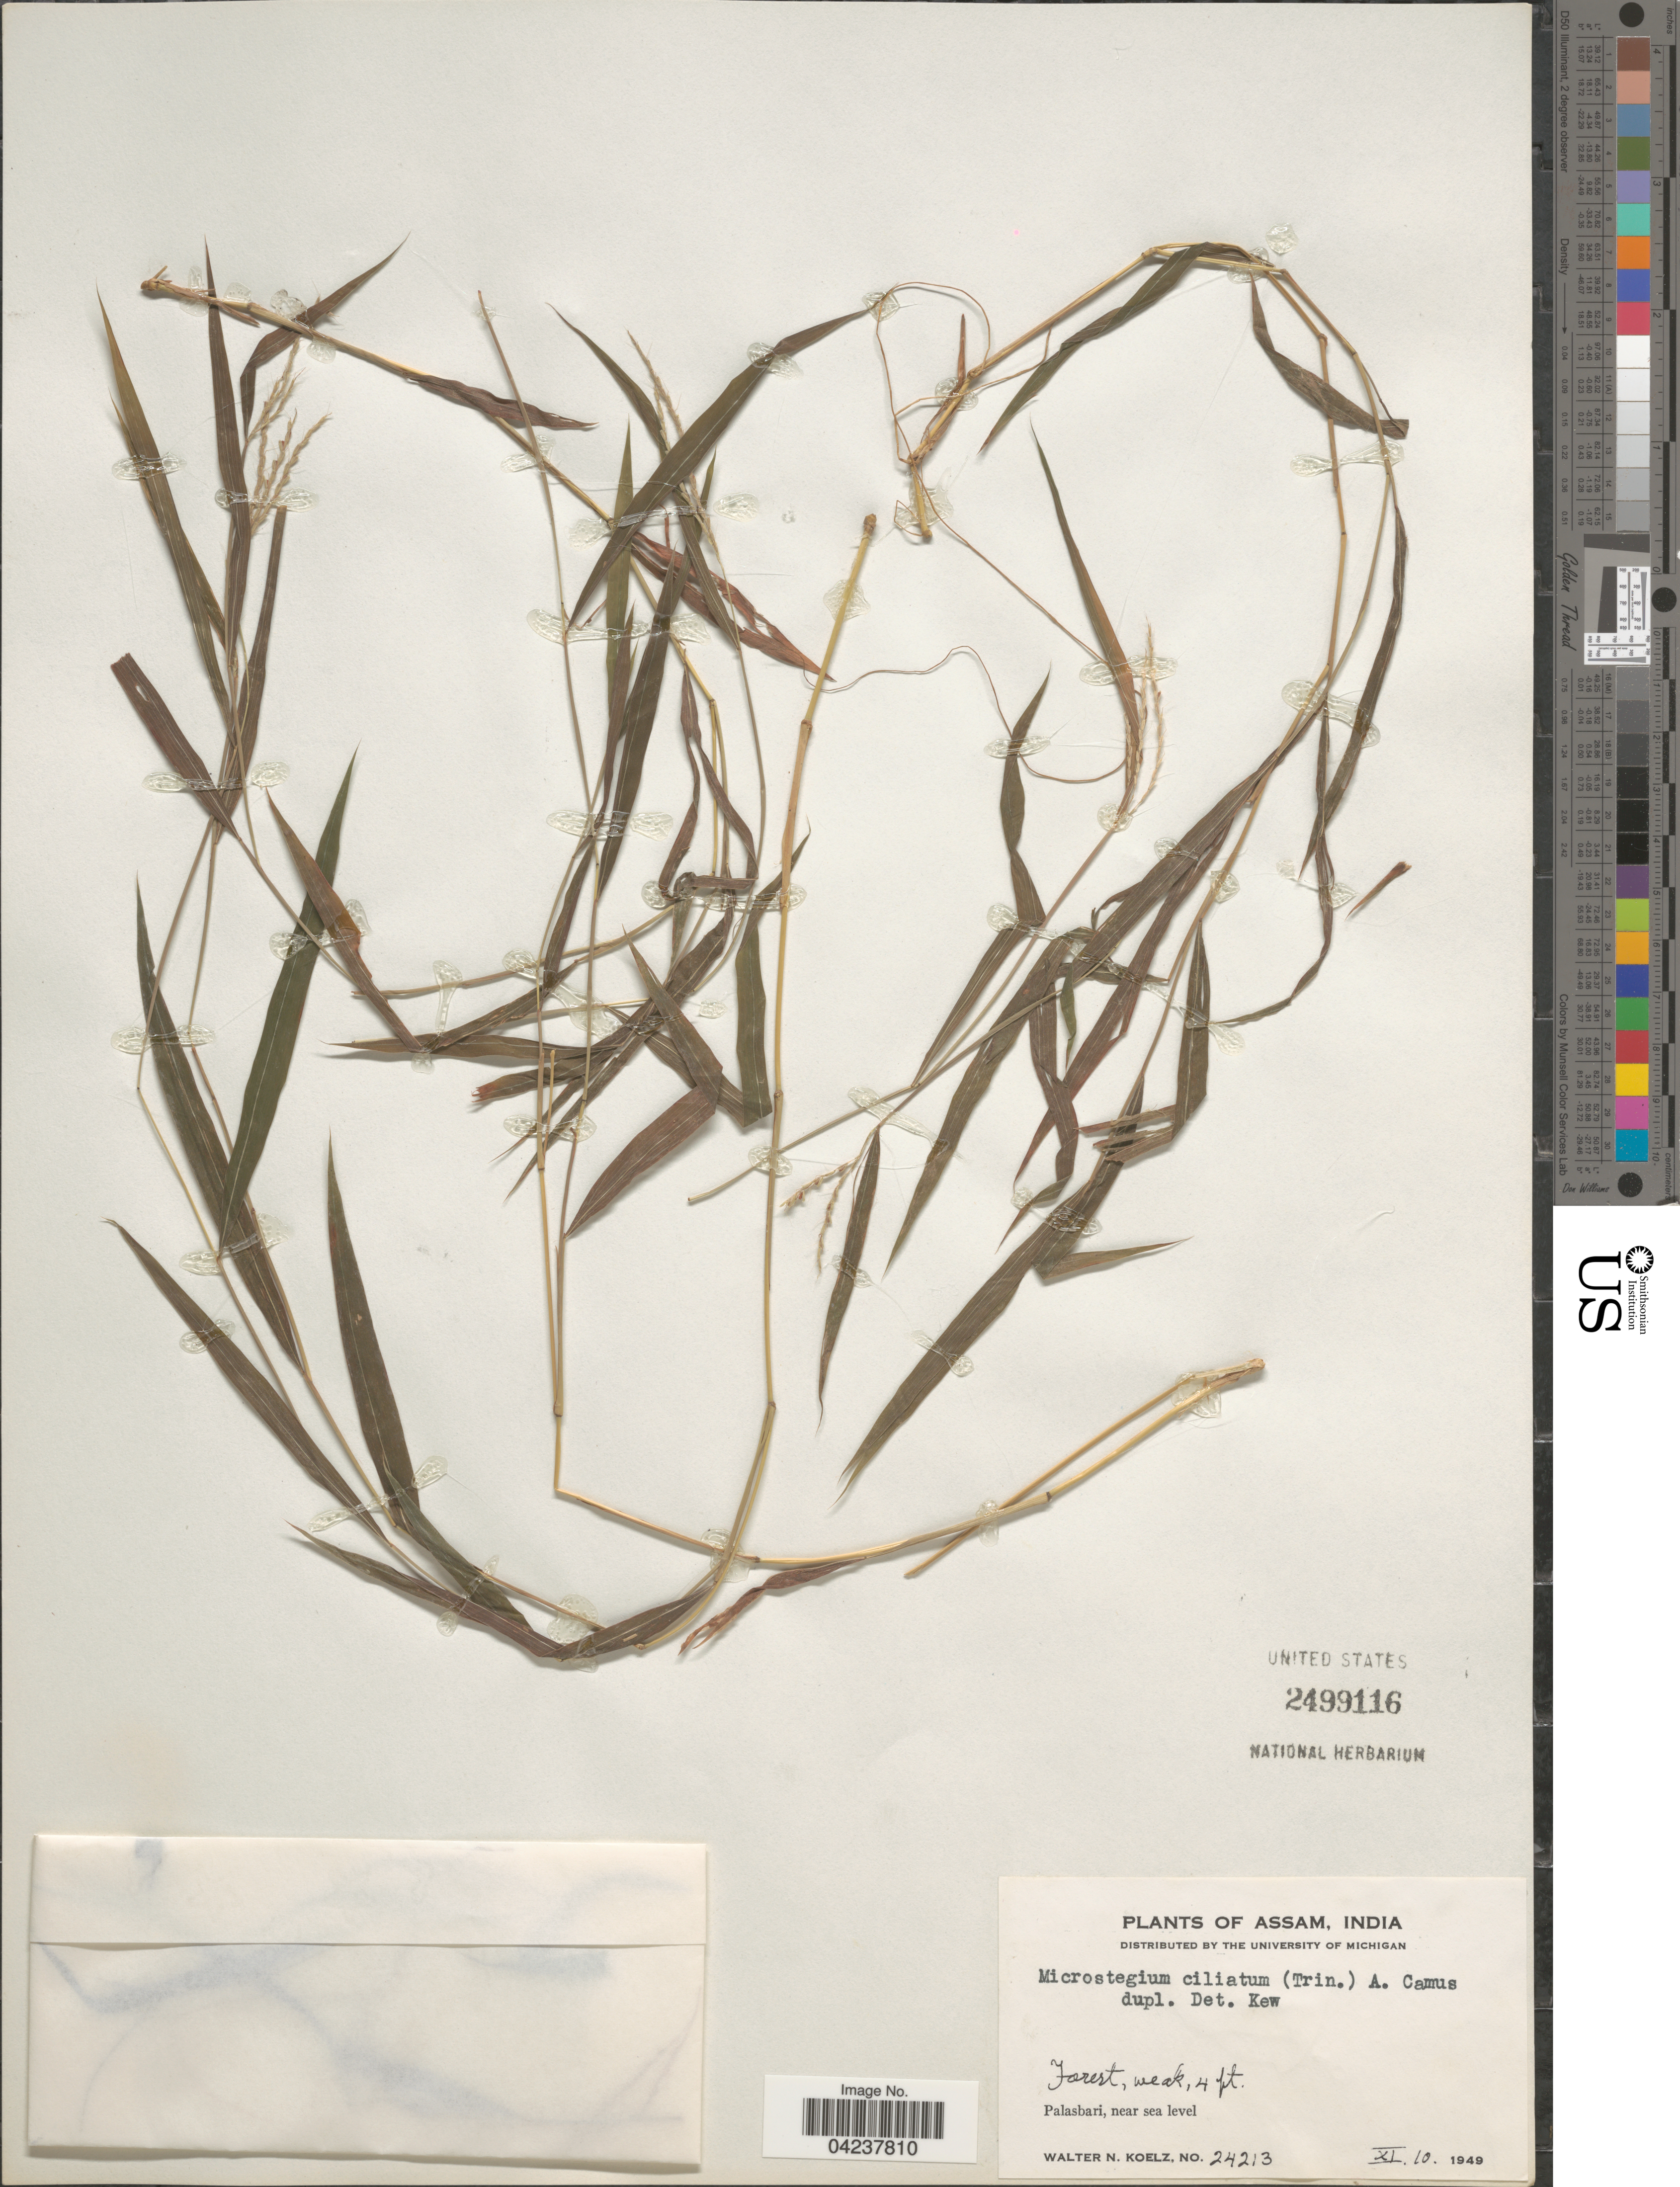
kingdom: Plantae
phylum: Tracheophyta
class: Liliopsida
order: Poales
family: Poaceae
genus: Microstegium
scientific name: Microstegium ciliatum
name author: (Trin.) A. Camus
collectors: W. N. Koelz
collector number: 24213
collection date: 1949-11-10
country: India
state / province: Assam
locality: Palasbari.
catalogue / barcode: US 2499116